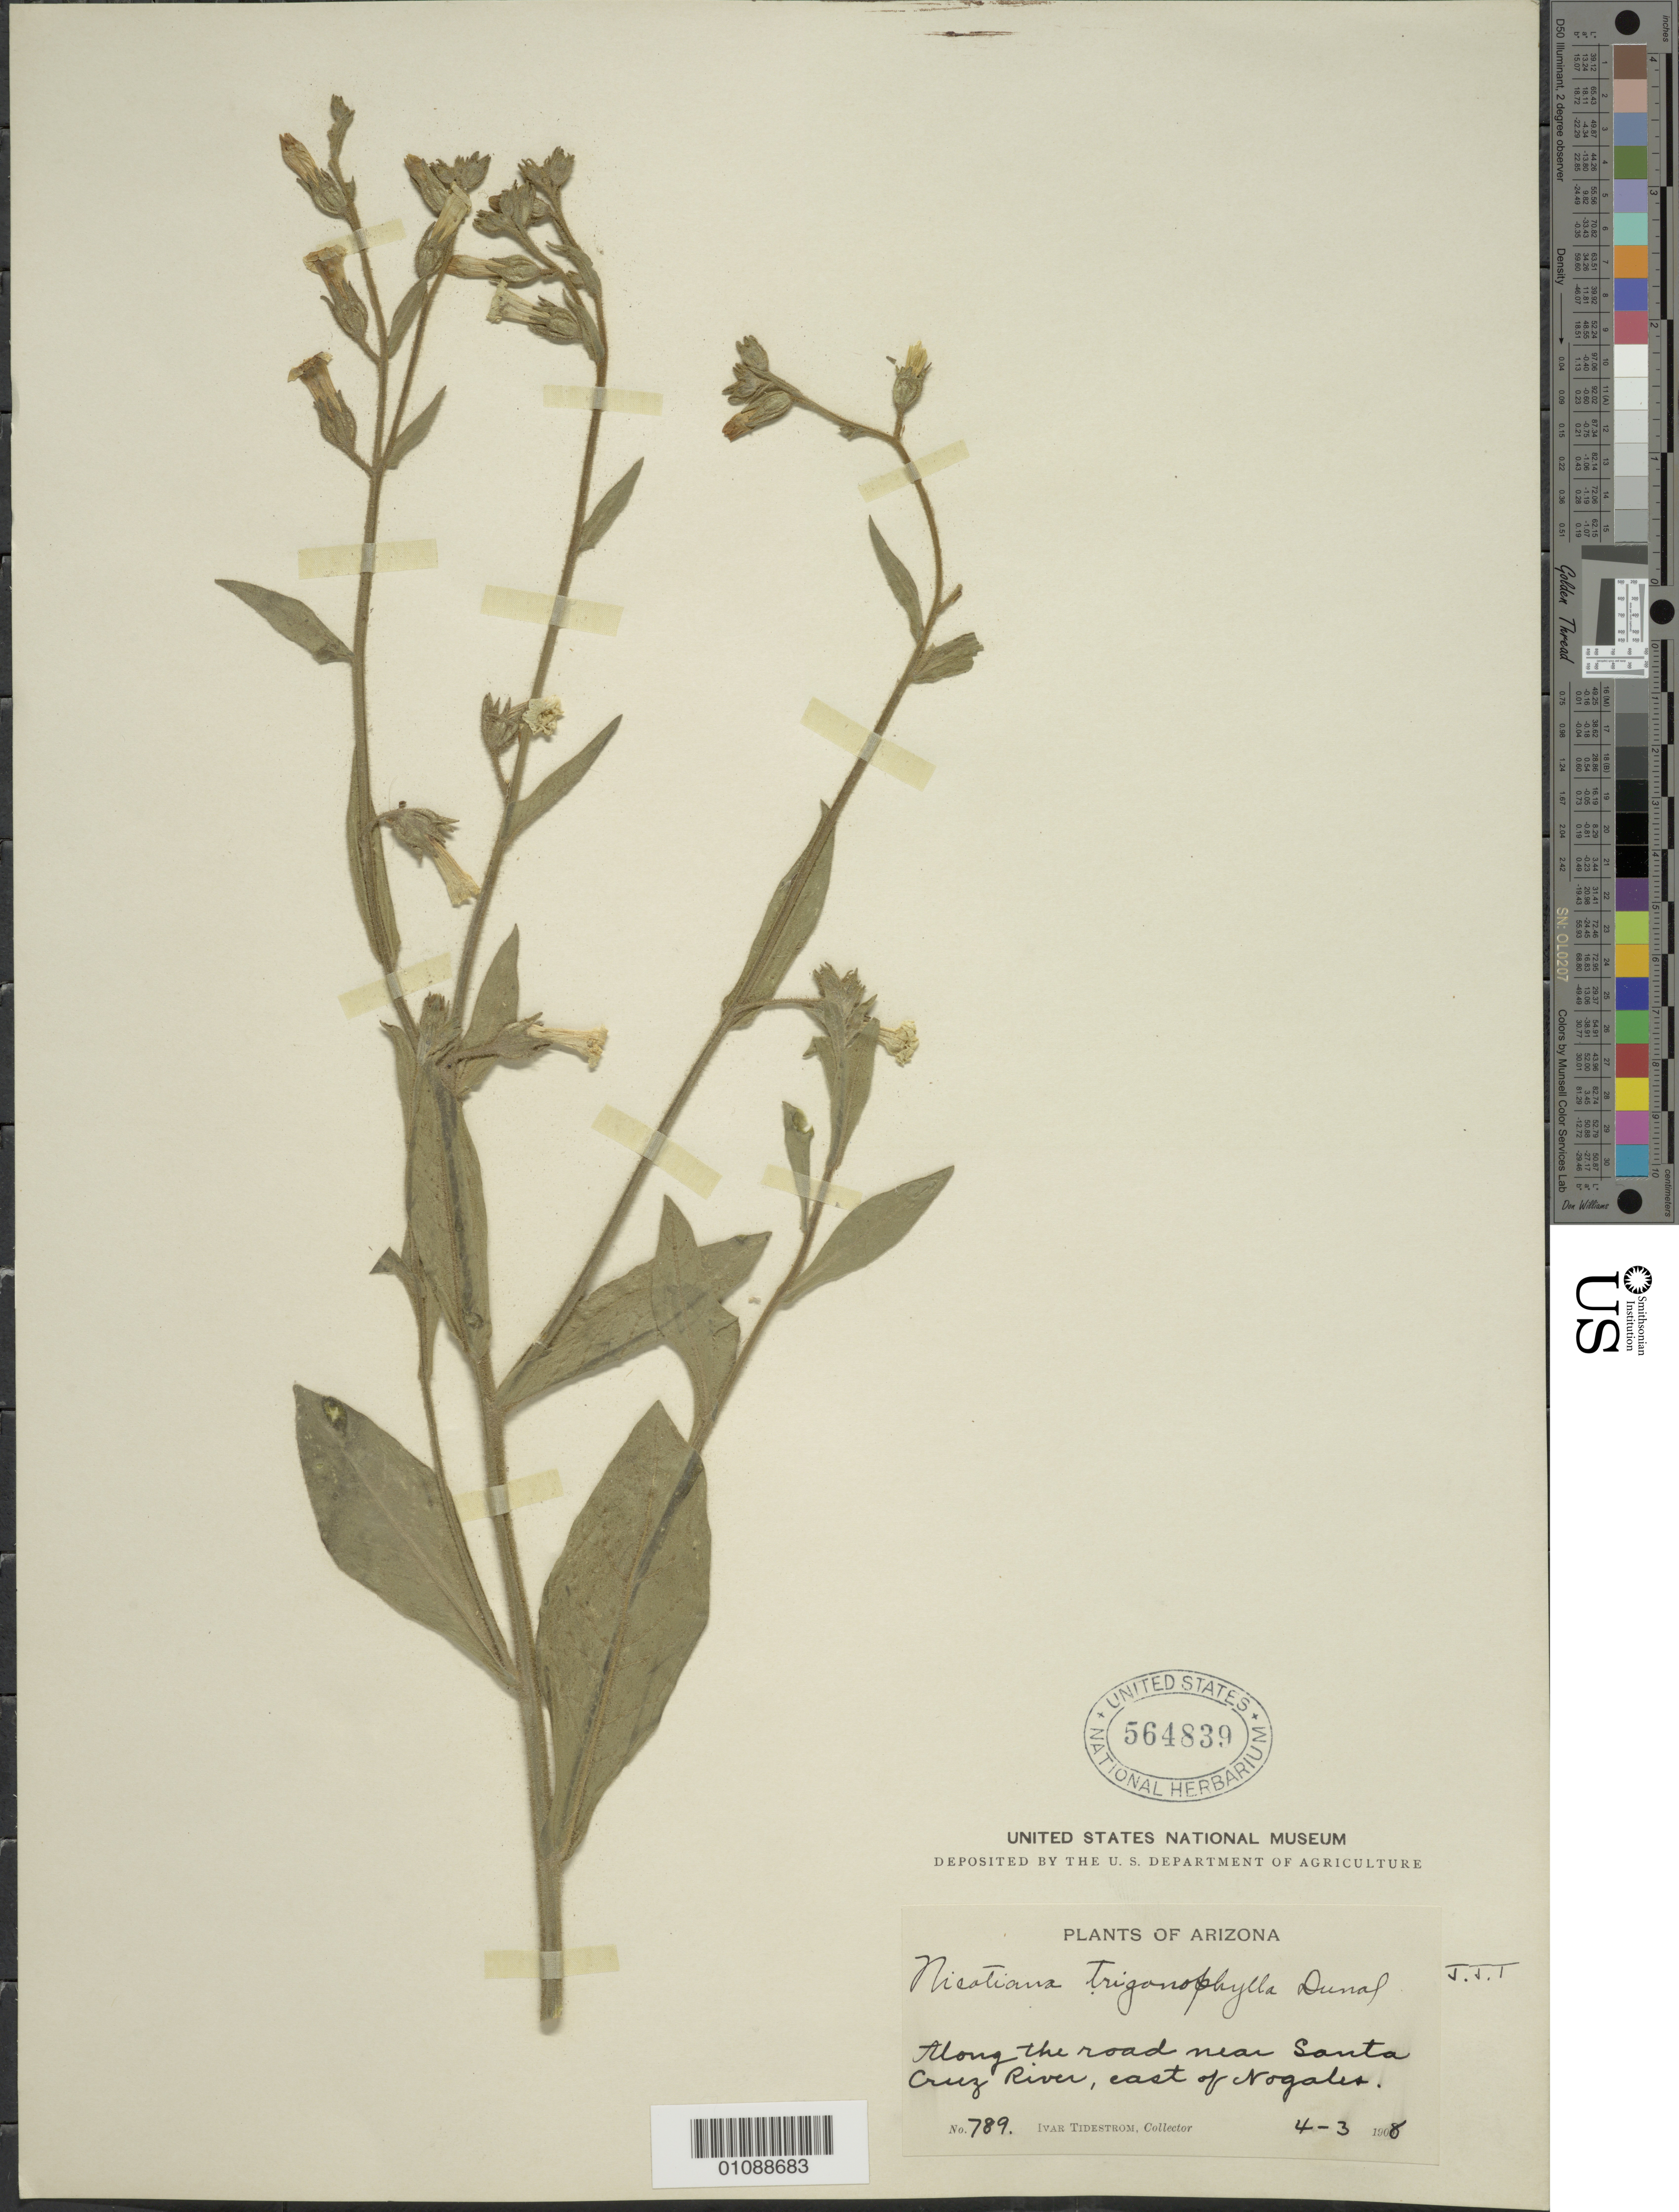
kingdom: Plantae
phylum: Tracheophyta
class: Magnoliopsida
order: Solanales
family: Solanaceae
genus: Nicotiana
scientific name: Nicotiana trigonophylla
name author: Dunal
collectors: I. F. Tidestrom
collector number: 789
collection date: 1908-04-03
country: United States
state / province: Arizona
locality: Along the road near Santa Cruz River, east of Nogales.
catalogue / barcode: US 564839